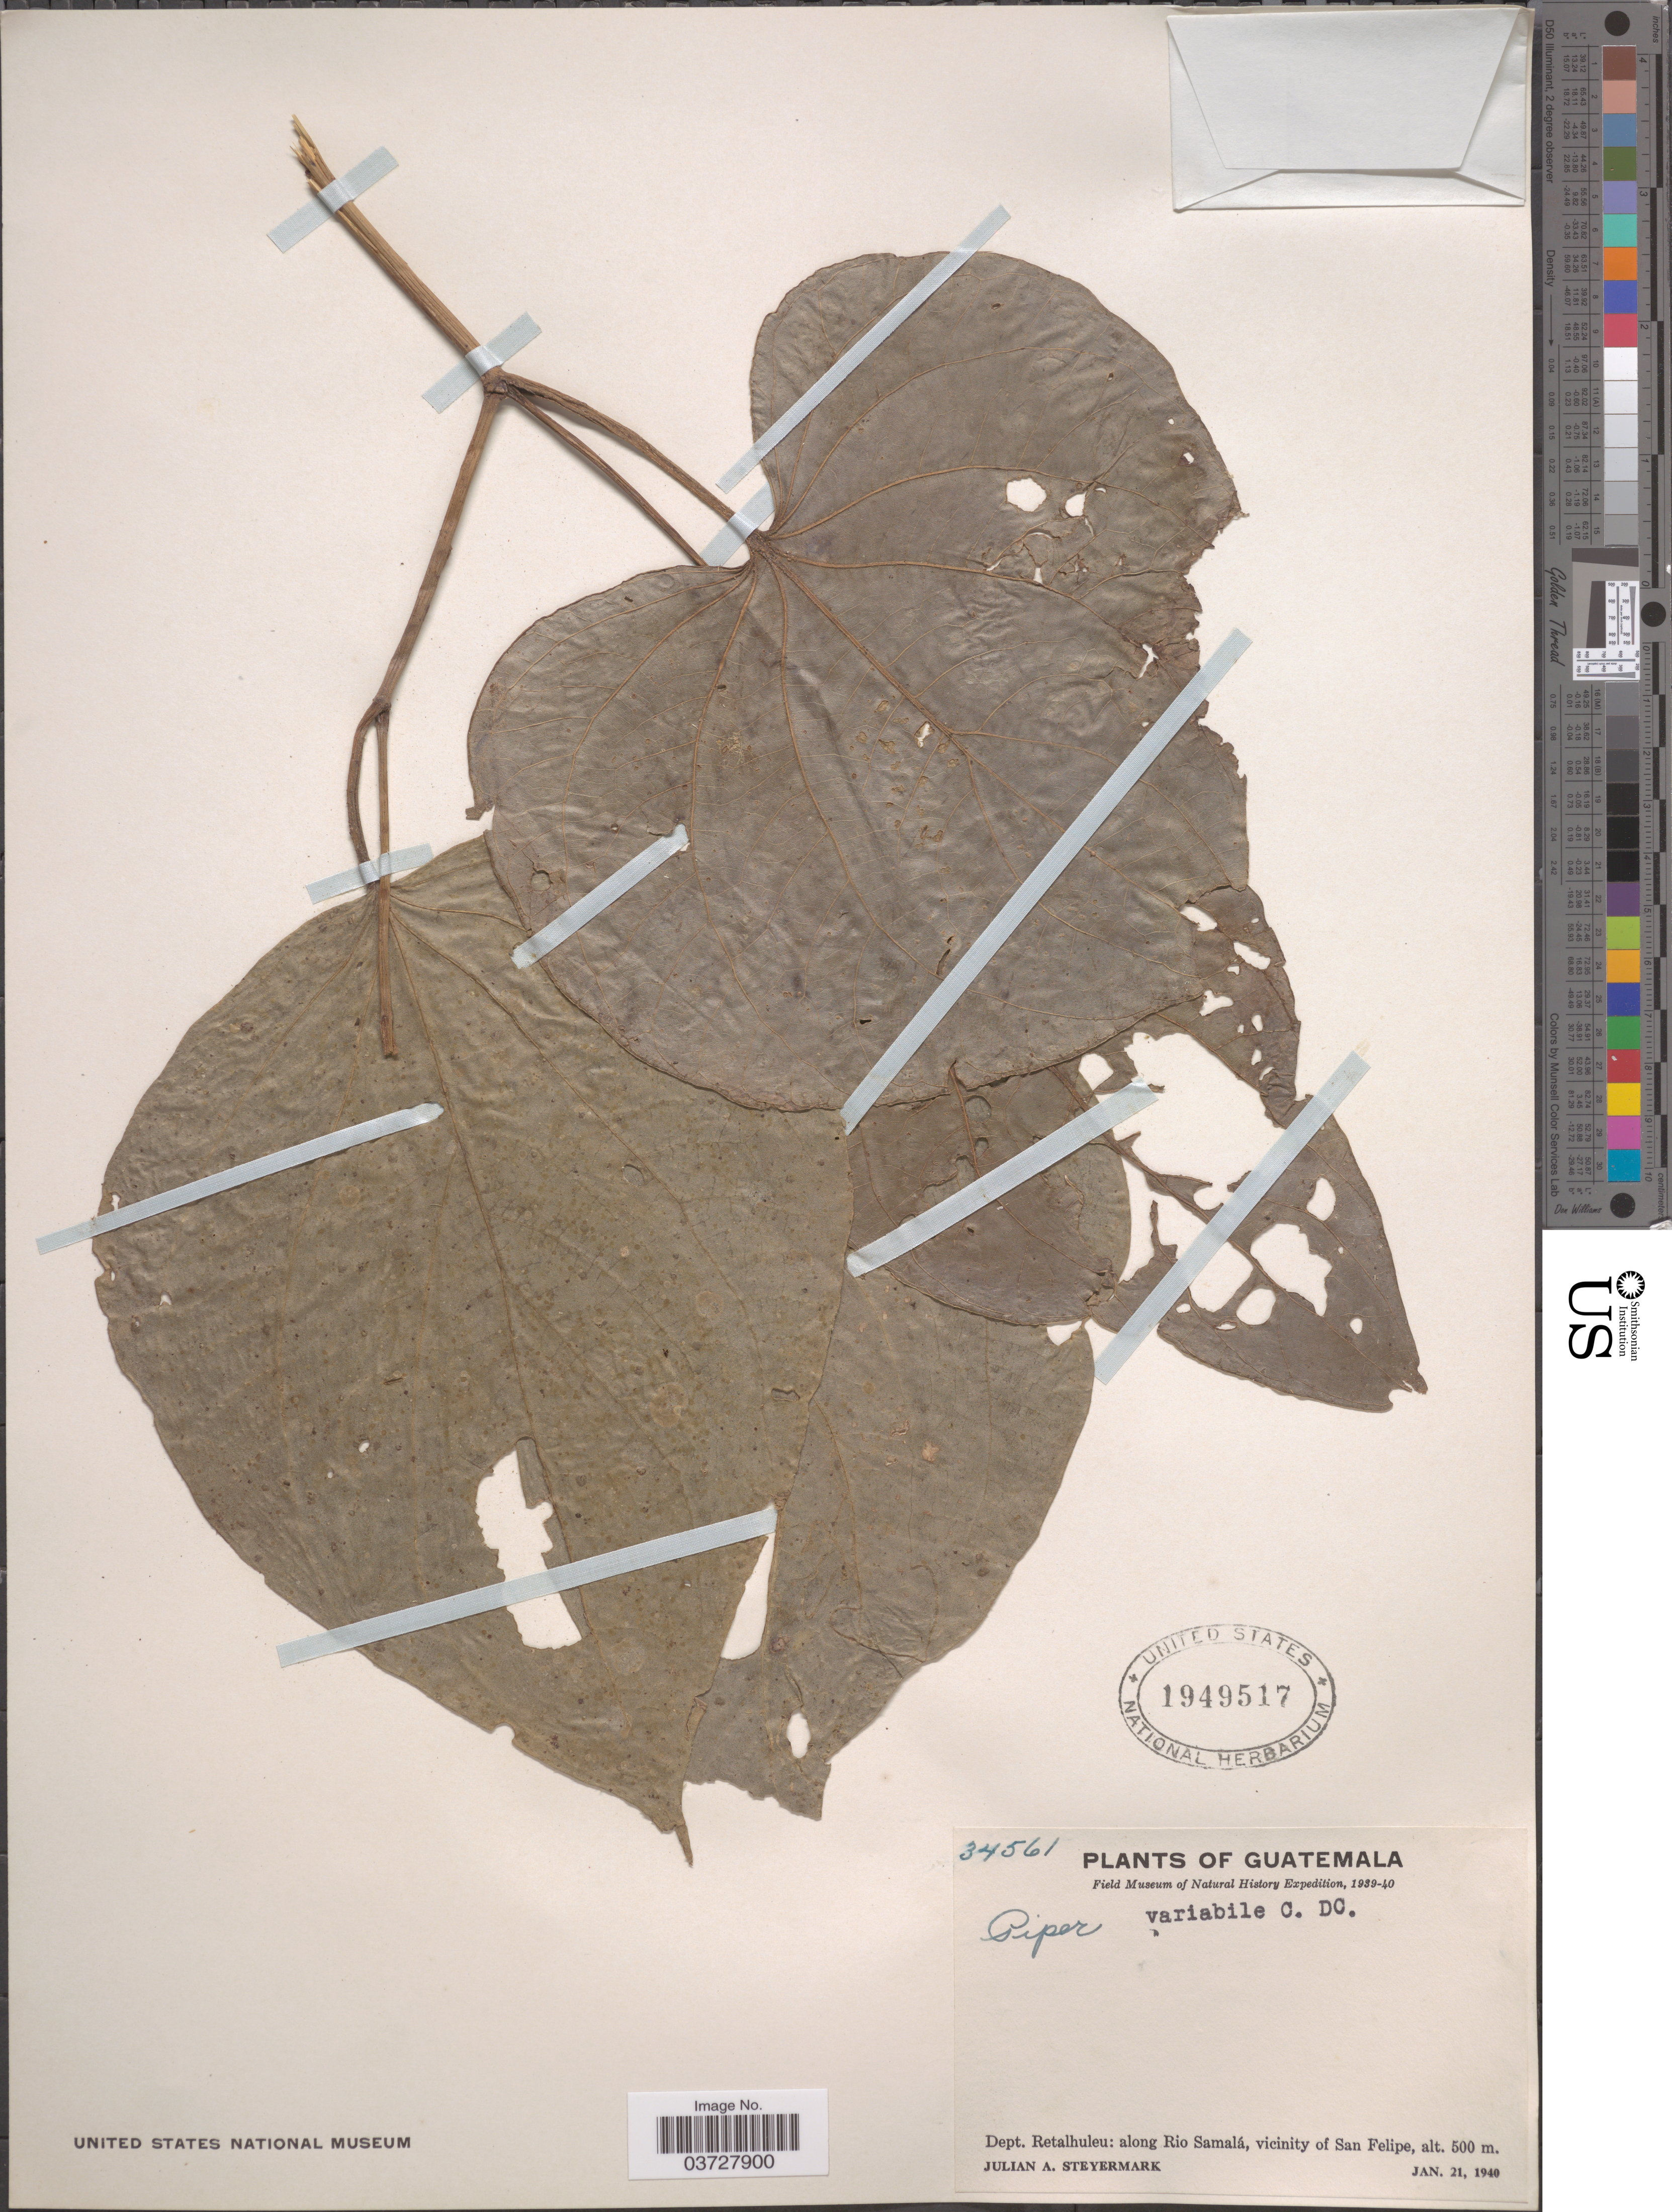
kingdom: Plantae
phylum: Tracheophyta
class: Magnoliopsida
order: Piperales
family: Piperaceae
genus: Piper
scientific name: Piper variabile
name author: C. DC.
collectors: J. Steyermark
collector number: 34561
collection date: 1940-01-21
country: Guatemala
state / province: Retalhuleu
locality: Dept. Retalhuleu: along Rio Samalá, vicinity of San Felipe.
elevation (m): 500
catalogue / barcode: US 1949517